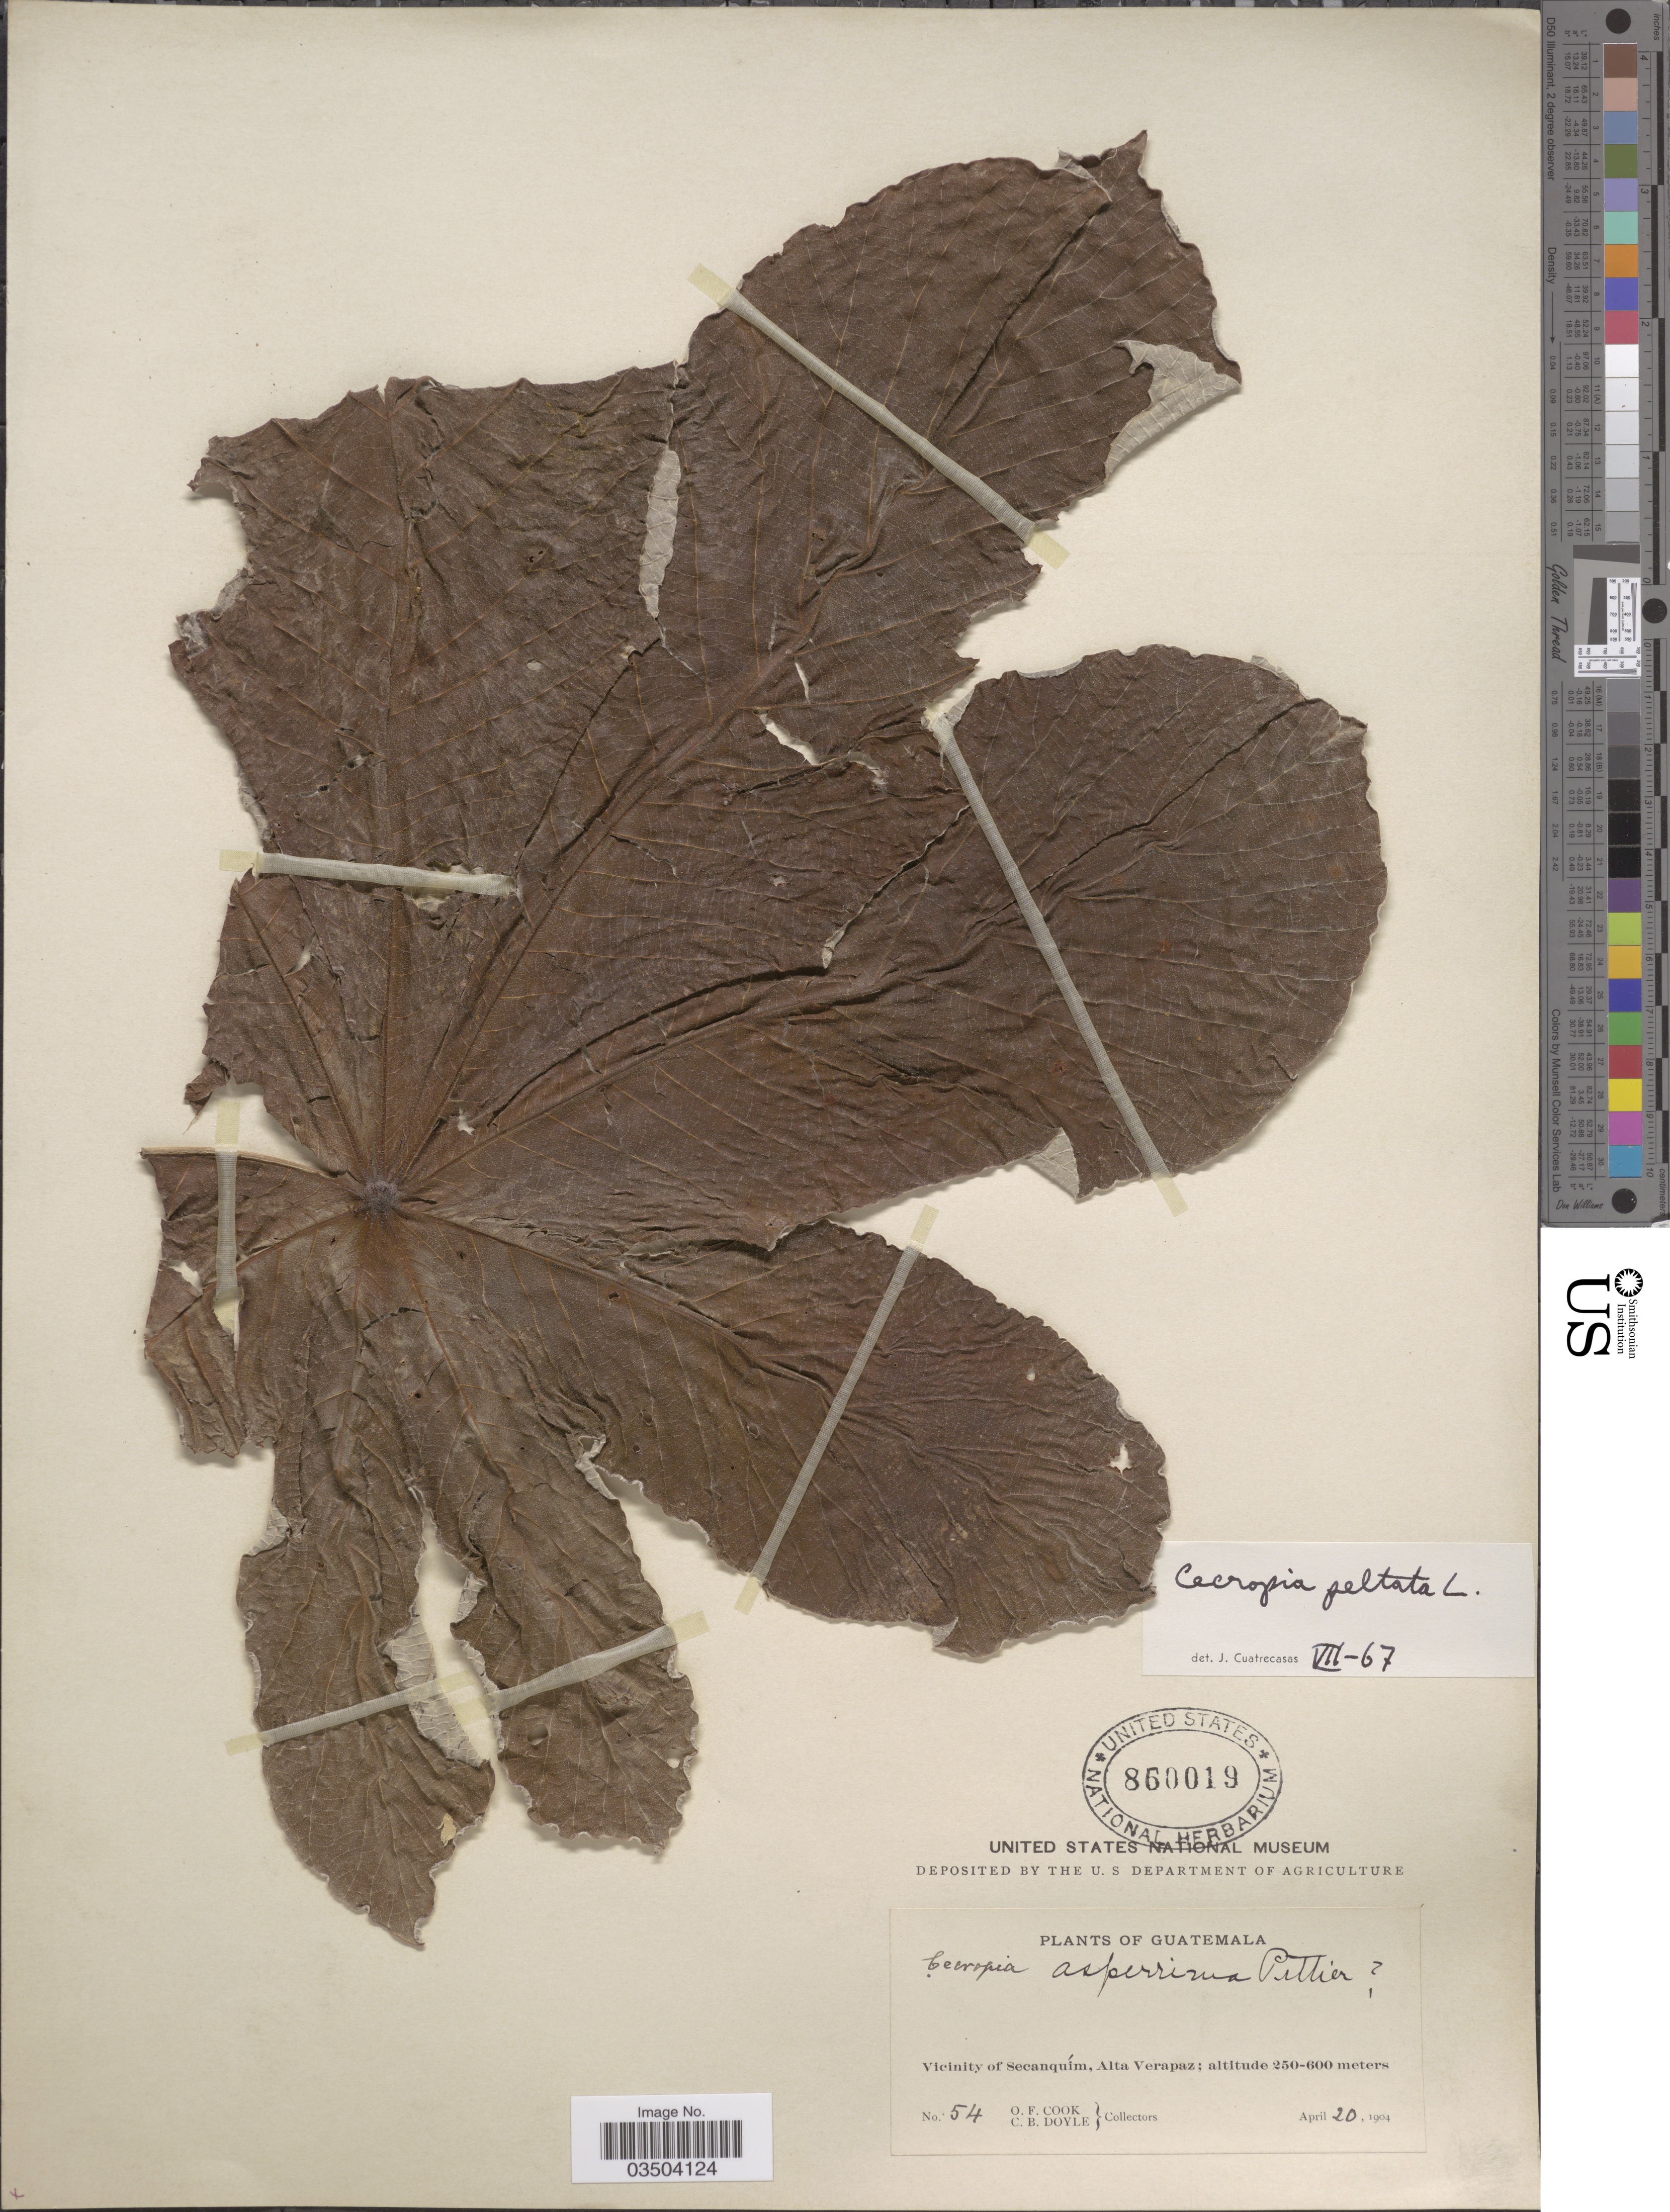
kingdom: Plantae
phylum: Tracheophyta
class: Magnoliopsida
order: Rosales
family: Urticaceae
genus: Cecropia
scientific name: Cecropia peltata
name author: L.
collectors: O. F. Cook & C. Doyle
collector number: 54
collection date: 1904-04-20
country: Guatemala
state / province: Alta Verapaz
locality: Vicinity of Secanquím.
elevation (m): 250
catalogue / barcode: US 860019